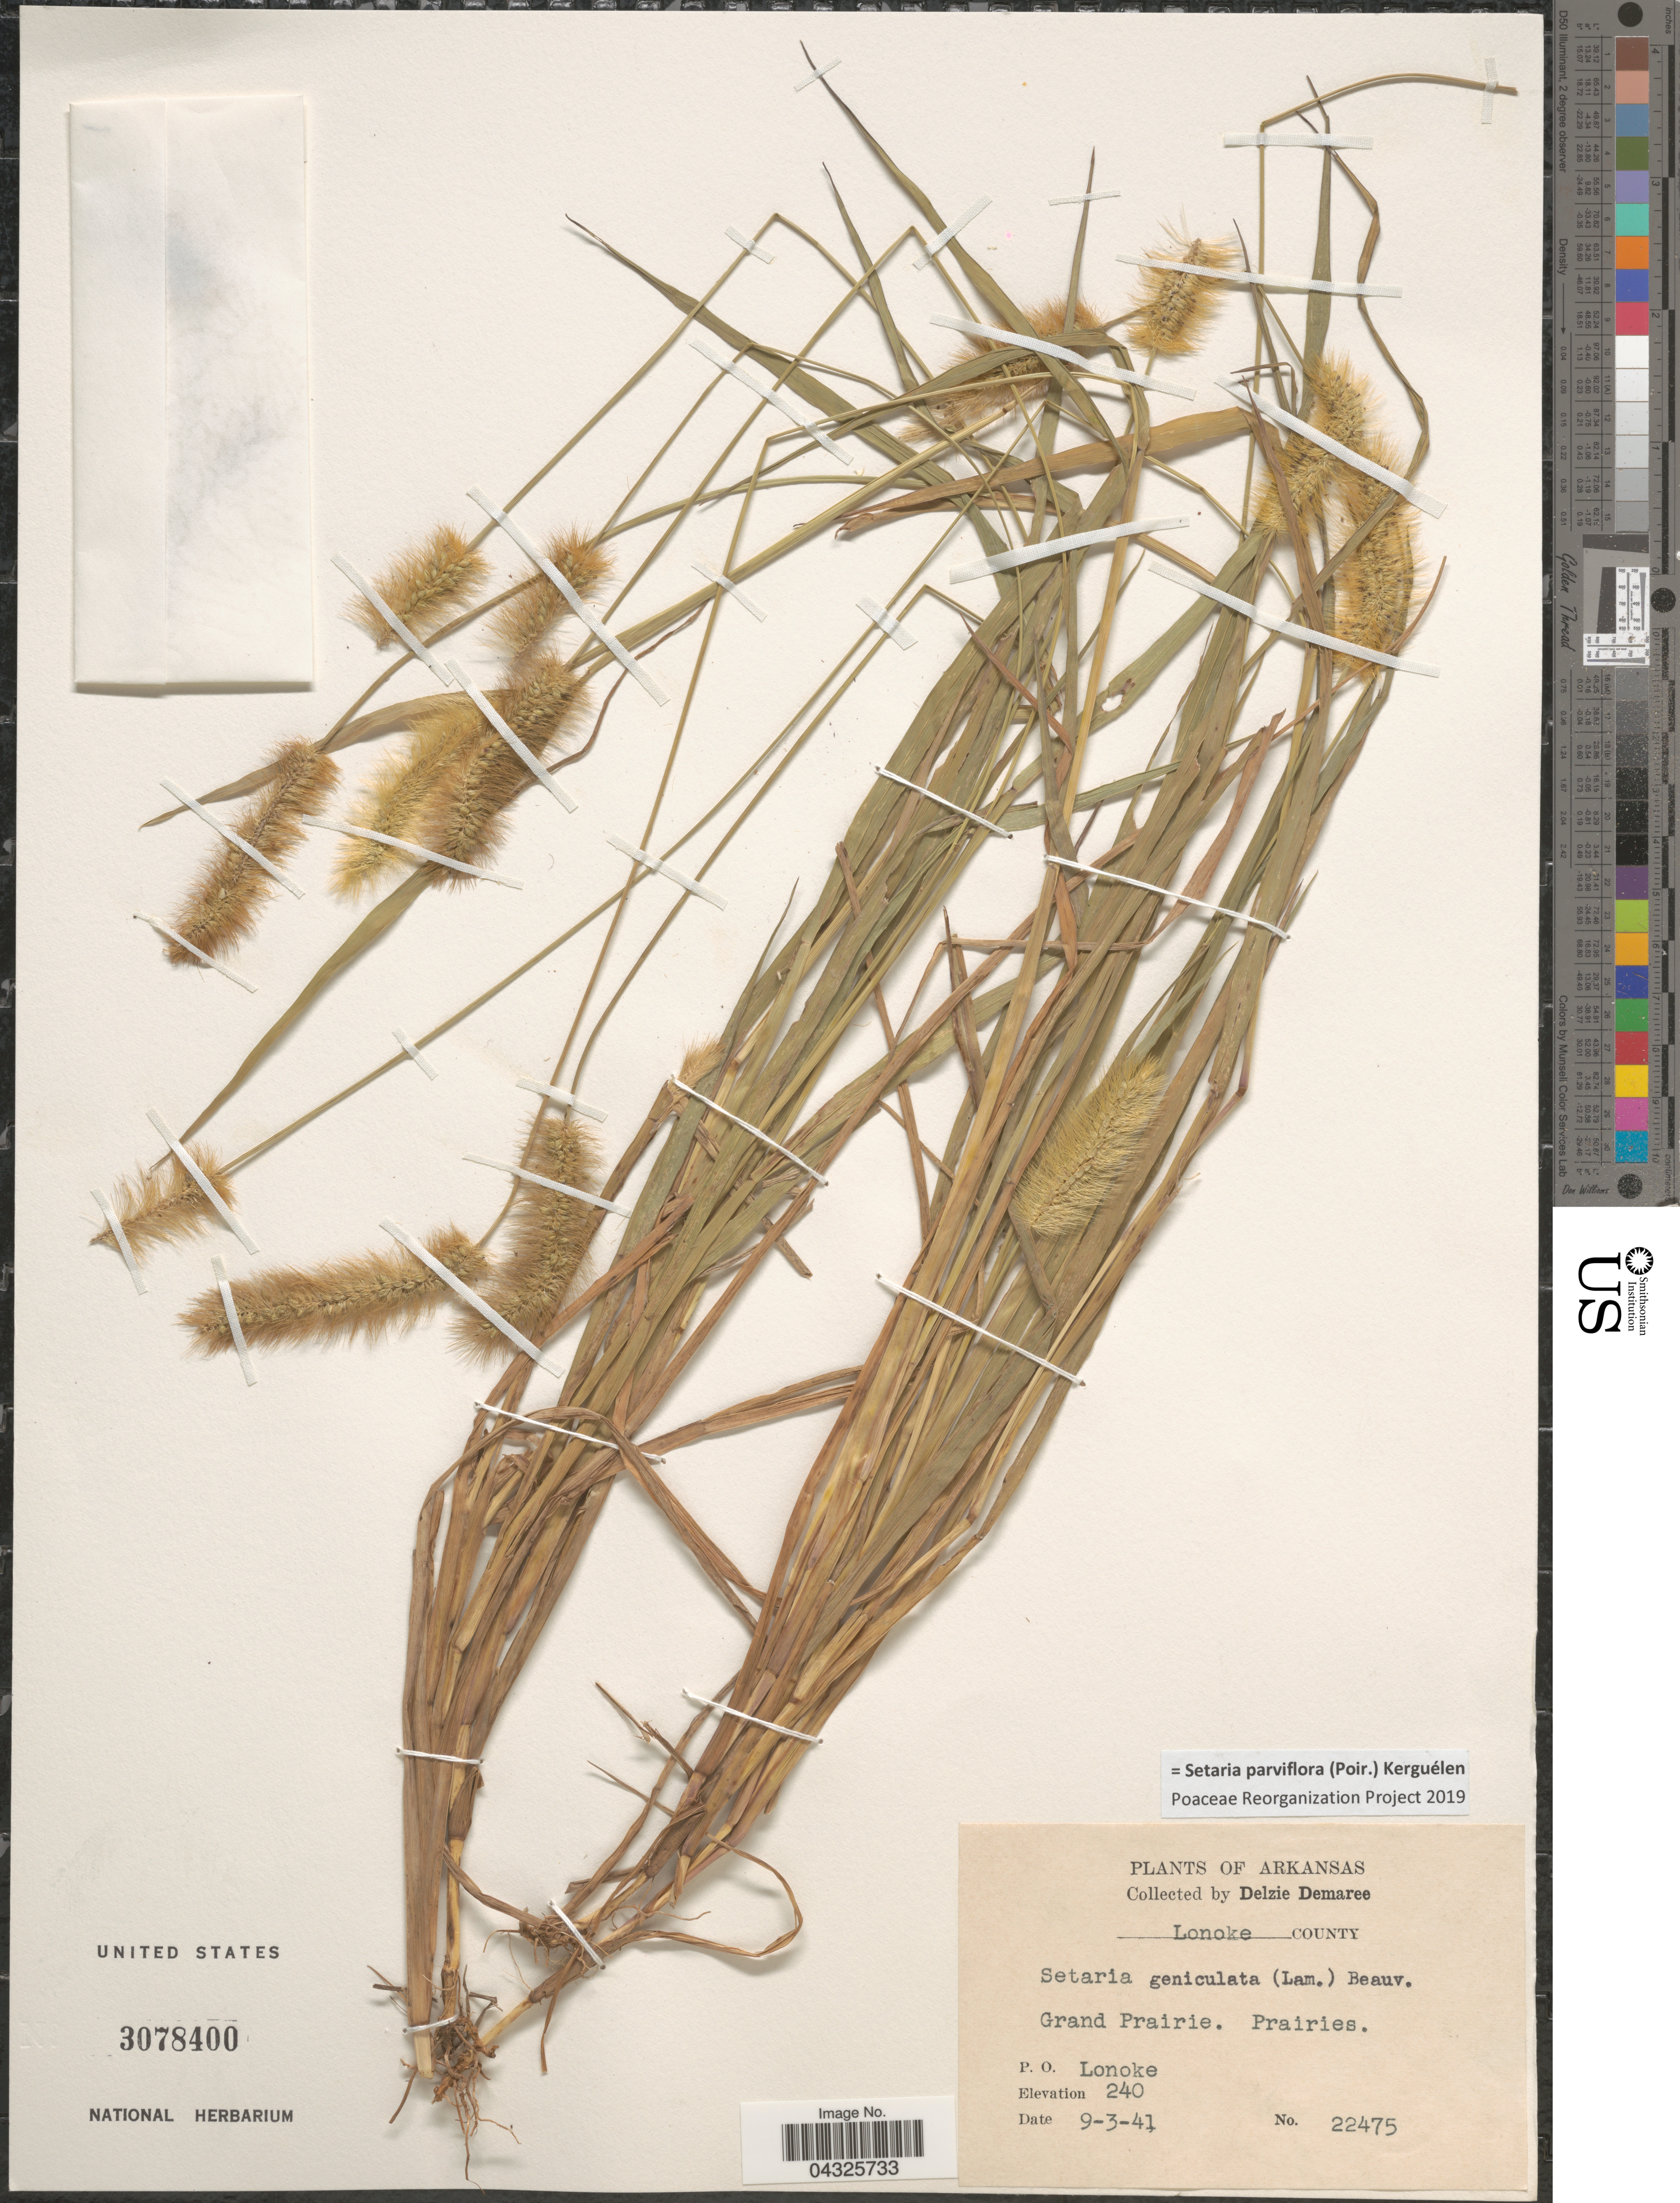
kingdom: Plantae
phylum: Tracheophyta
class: Liliopsida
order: Poales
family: Poaceae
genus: Setaria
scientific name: Setaria parviflora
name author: (Poir.) Kerguélen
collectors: D. Demaree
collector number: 22475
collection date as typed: Transcribed d/m/y: 3/9/41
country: United States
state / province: Arkansas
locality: Lonoke County. Grand Prairie. Prairies. P. O. Lonoke.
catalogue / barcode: US 3078400